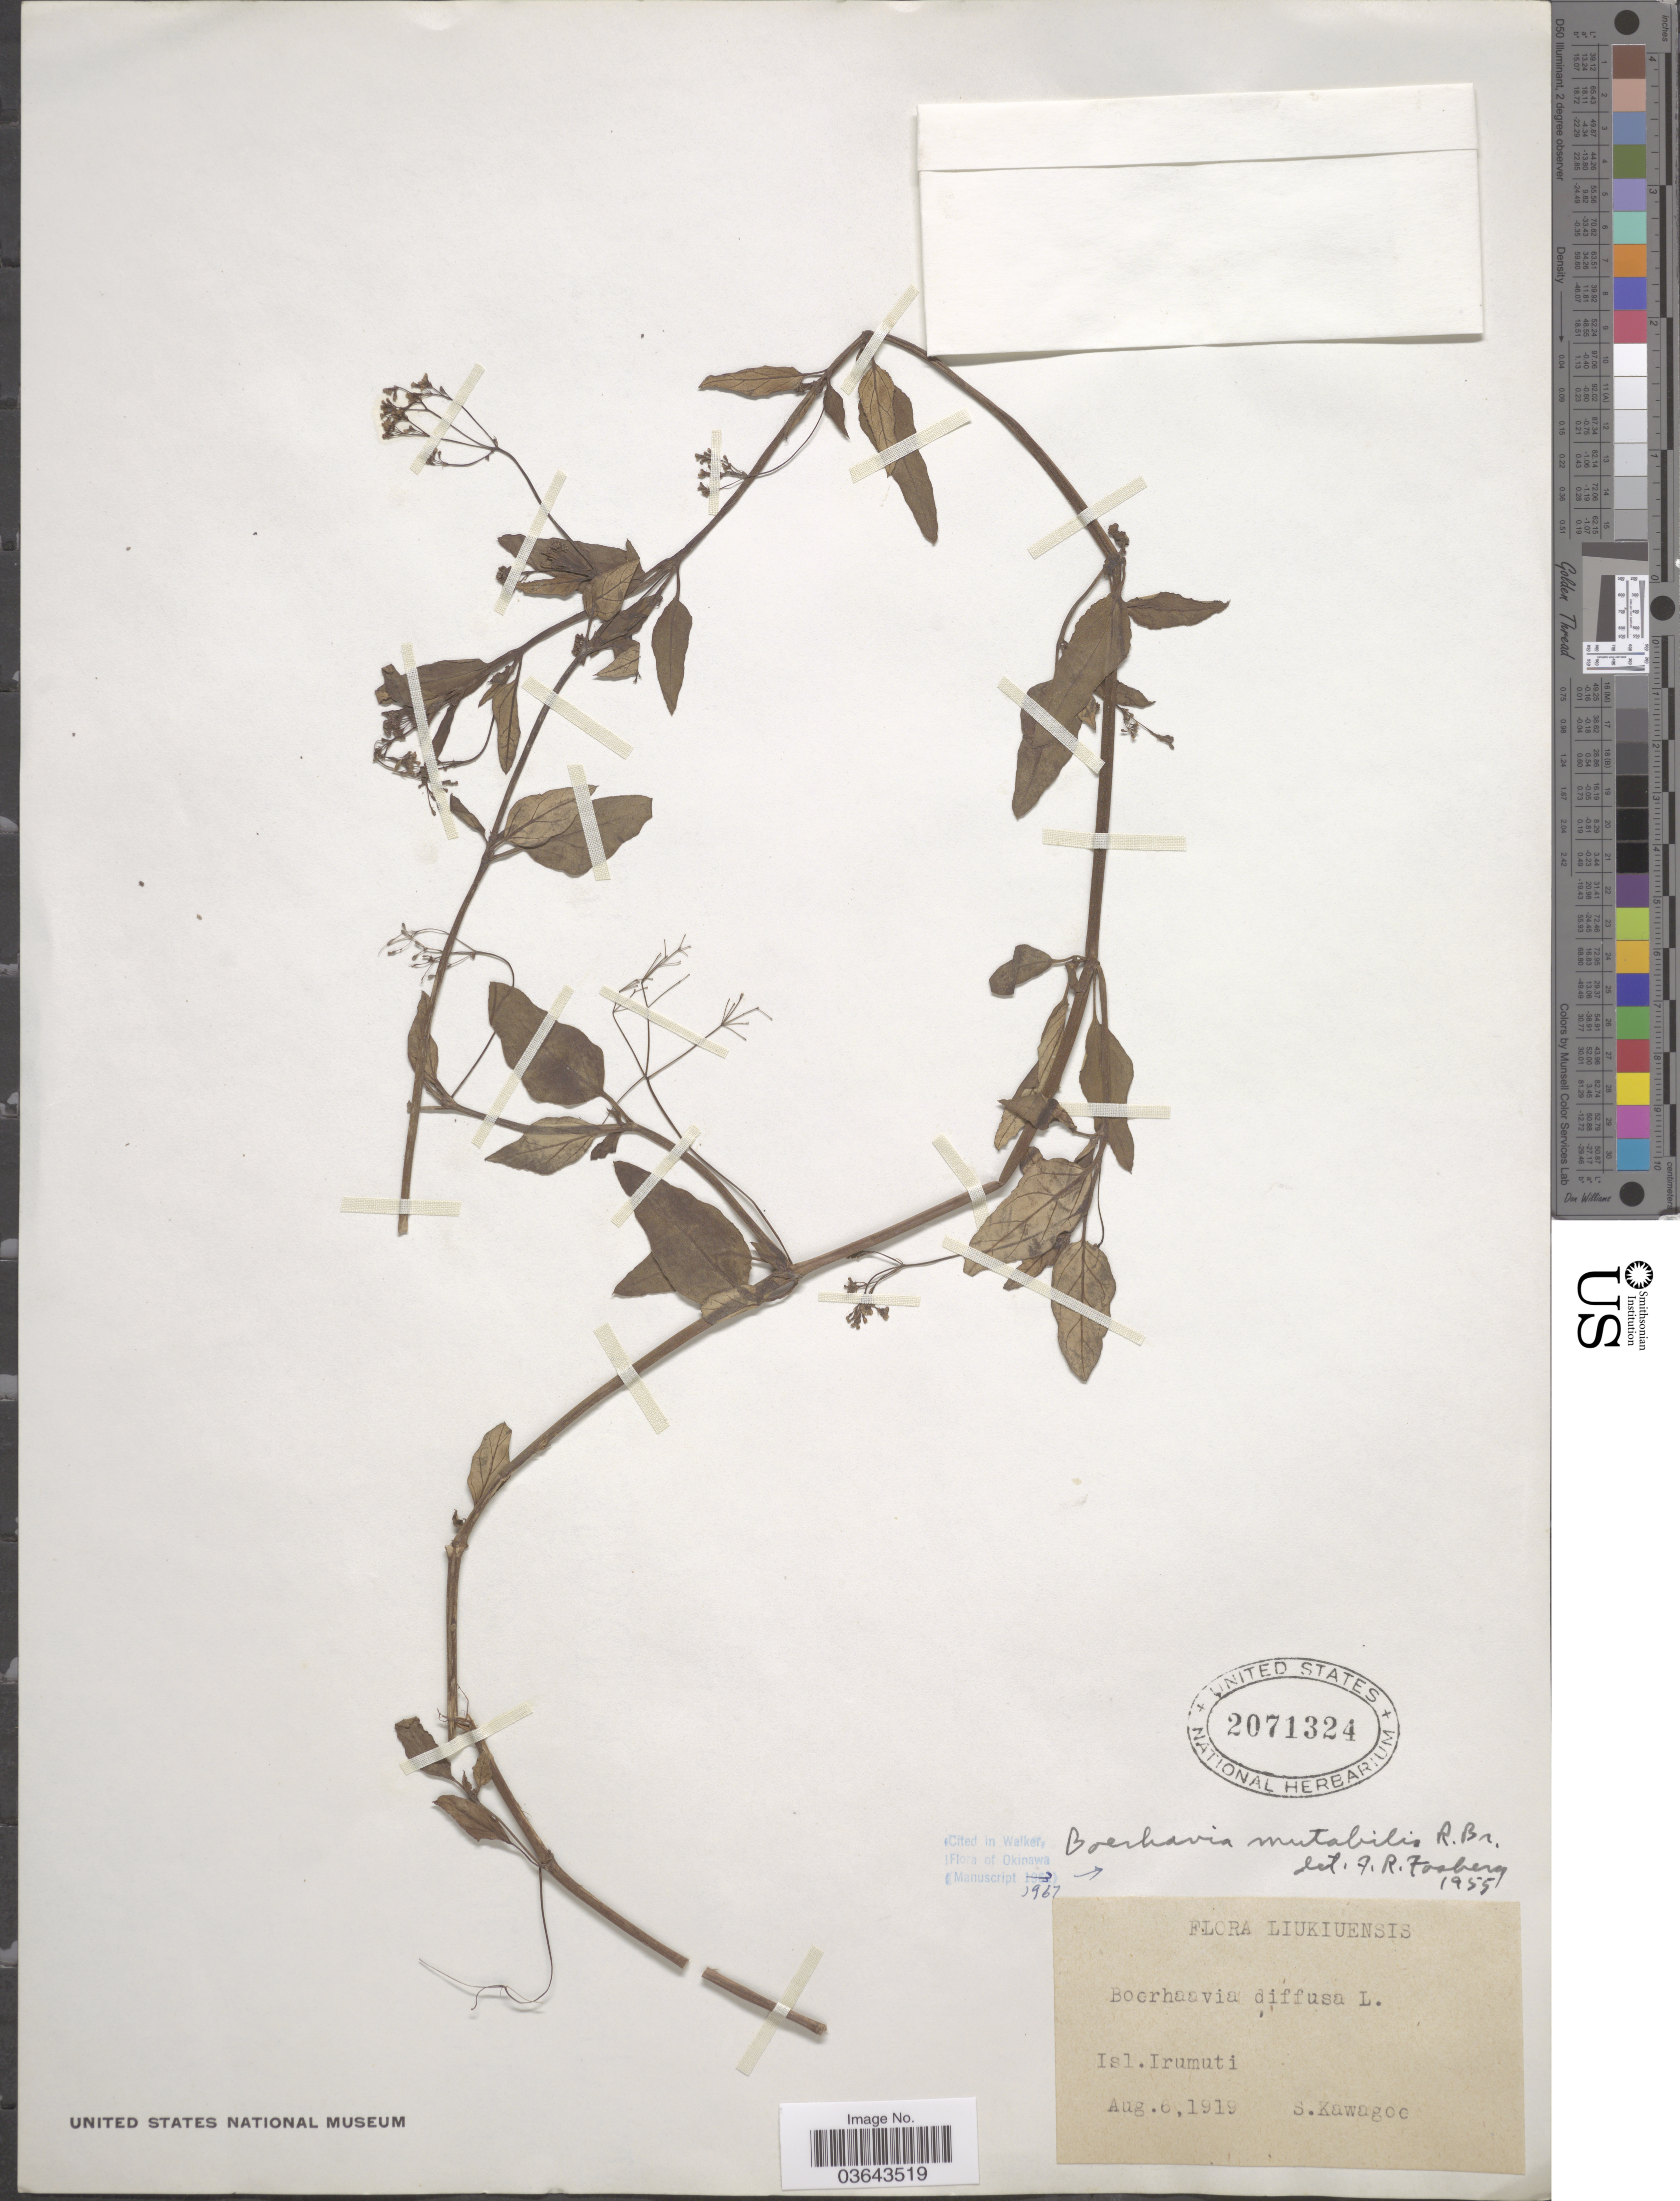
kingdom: Plantae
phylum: Tracheophyta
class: Magnoliopsida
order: Caryophyllales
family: Nyctaginaceae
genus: Boerhavia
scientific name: Boerhavia repens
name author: L.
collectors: S. Kawagoe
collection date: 1919-08-06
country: Japan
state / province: Okinawa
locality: Liukiuensis. Isl. Irumuti.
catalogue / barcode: US 2071324